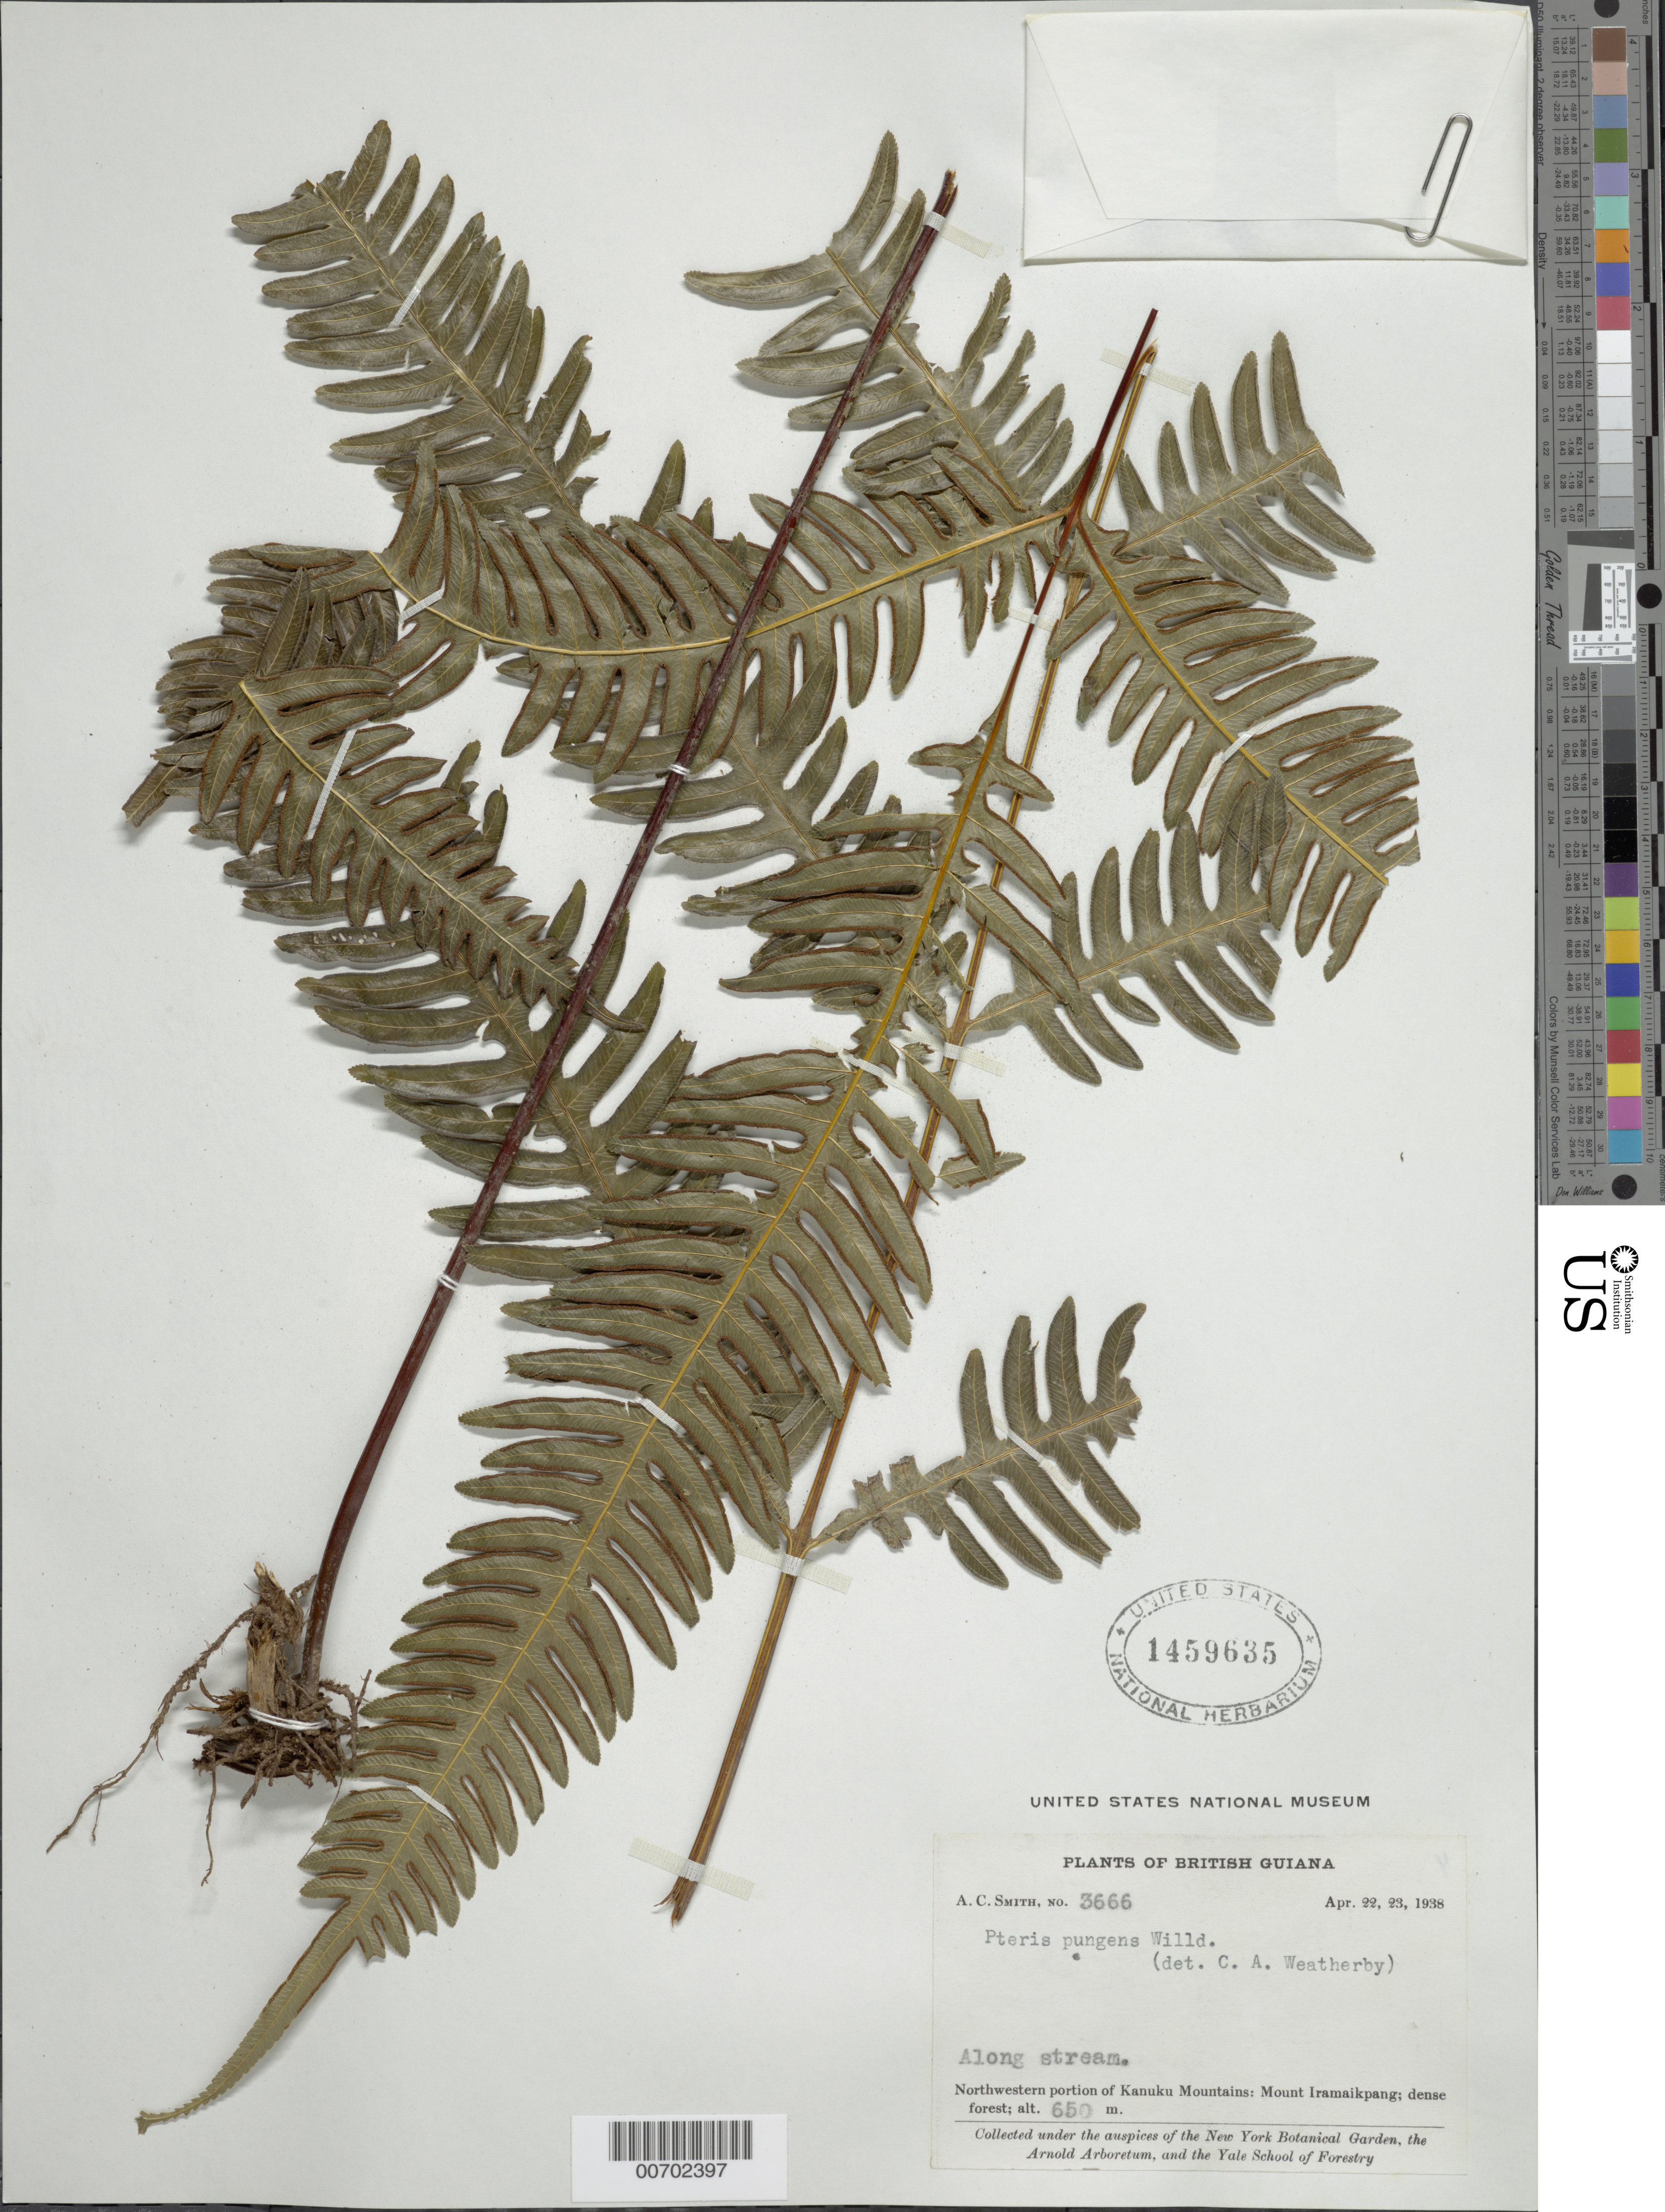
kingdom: Plantae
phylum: Tracheophyta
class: Polypodiopsida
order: Polypodiales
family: Pteridaceae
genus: Pteris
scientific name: Pteris pungens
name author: Willd.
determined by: Weatherby, C. A.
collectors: A. C. Smith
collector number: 3666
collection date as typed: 22-Apr-38 to 23-Apr-38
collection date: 1938-04-22/1938-04-23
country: Guyana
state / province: U. Takutu-U. Essequibo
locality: Kanuku Mts., NW portion; Mount Iramaikpang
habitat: Along stream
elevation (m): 650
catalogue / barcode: US 1459635